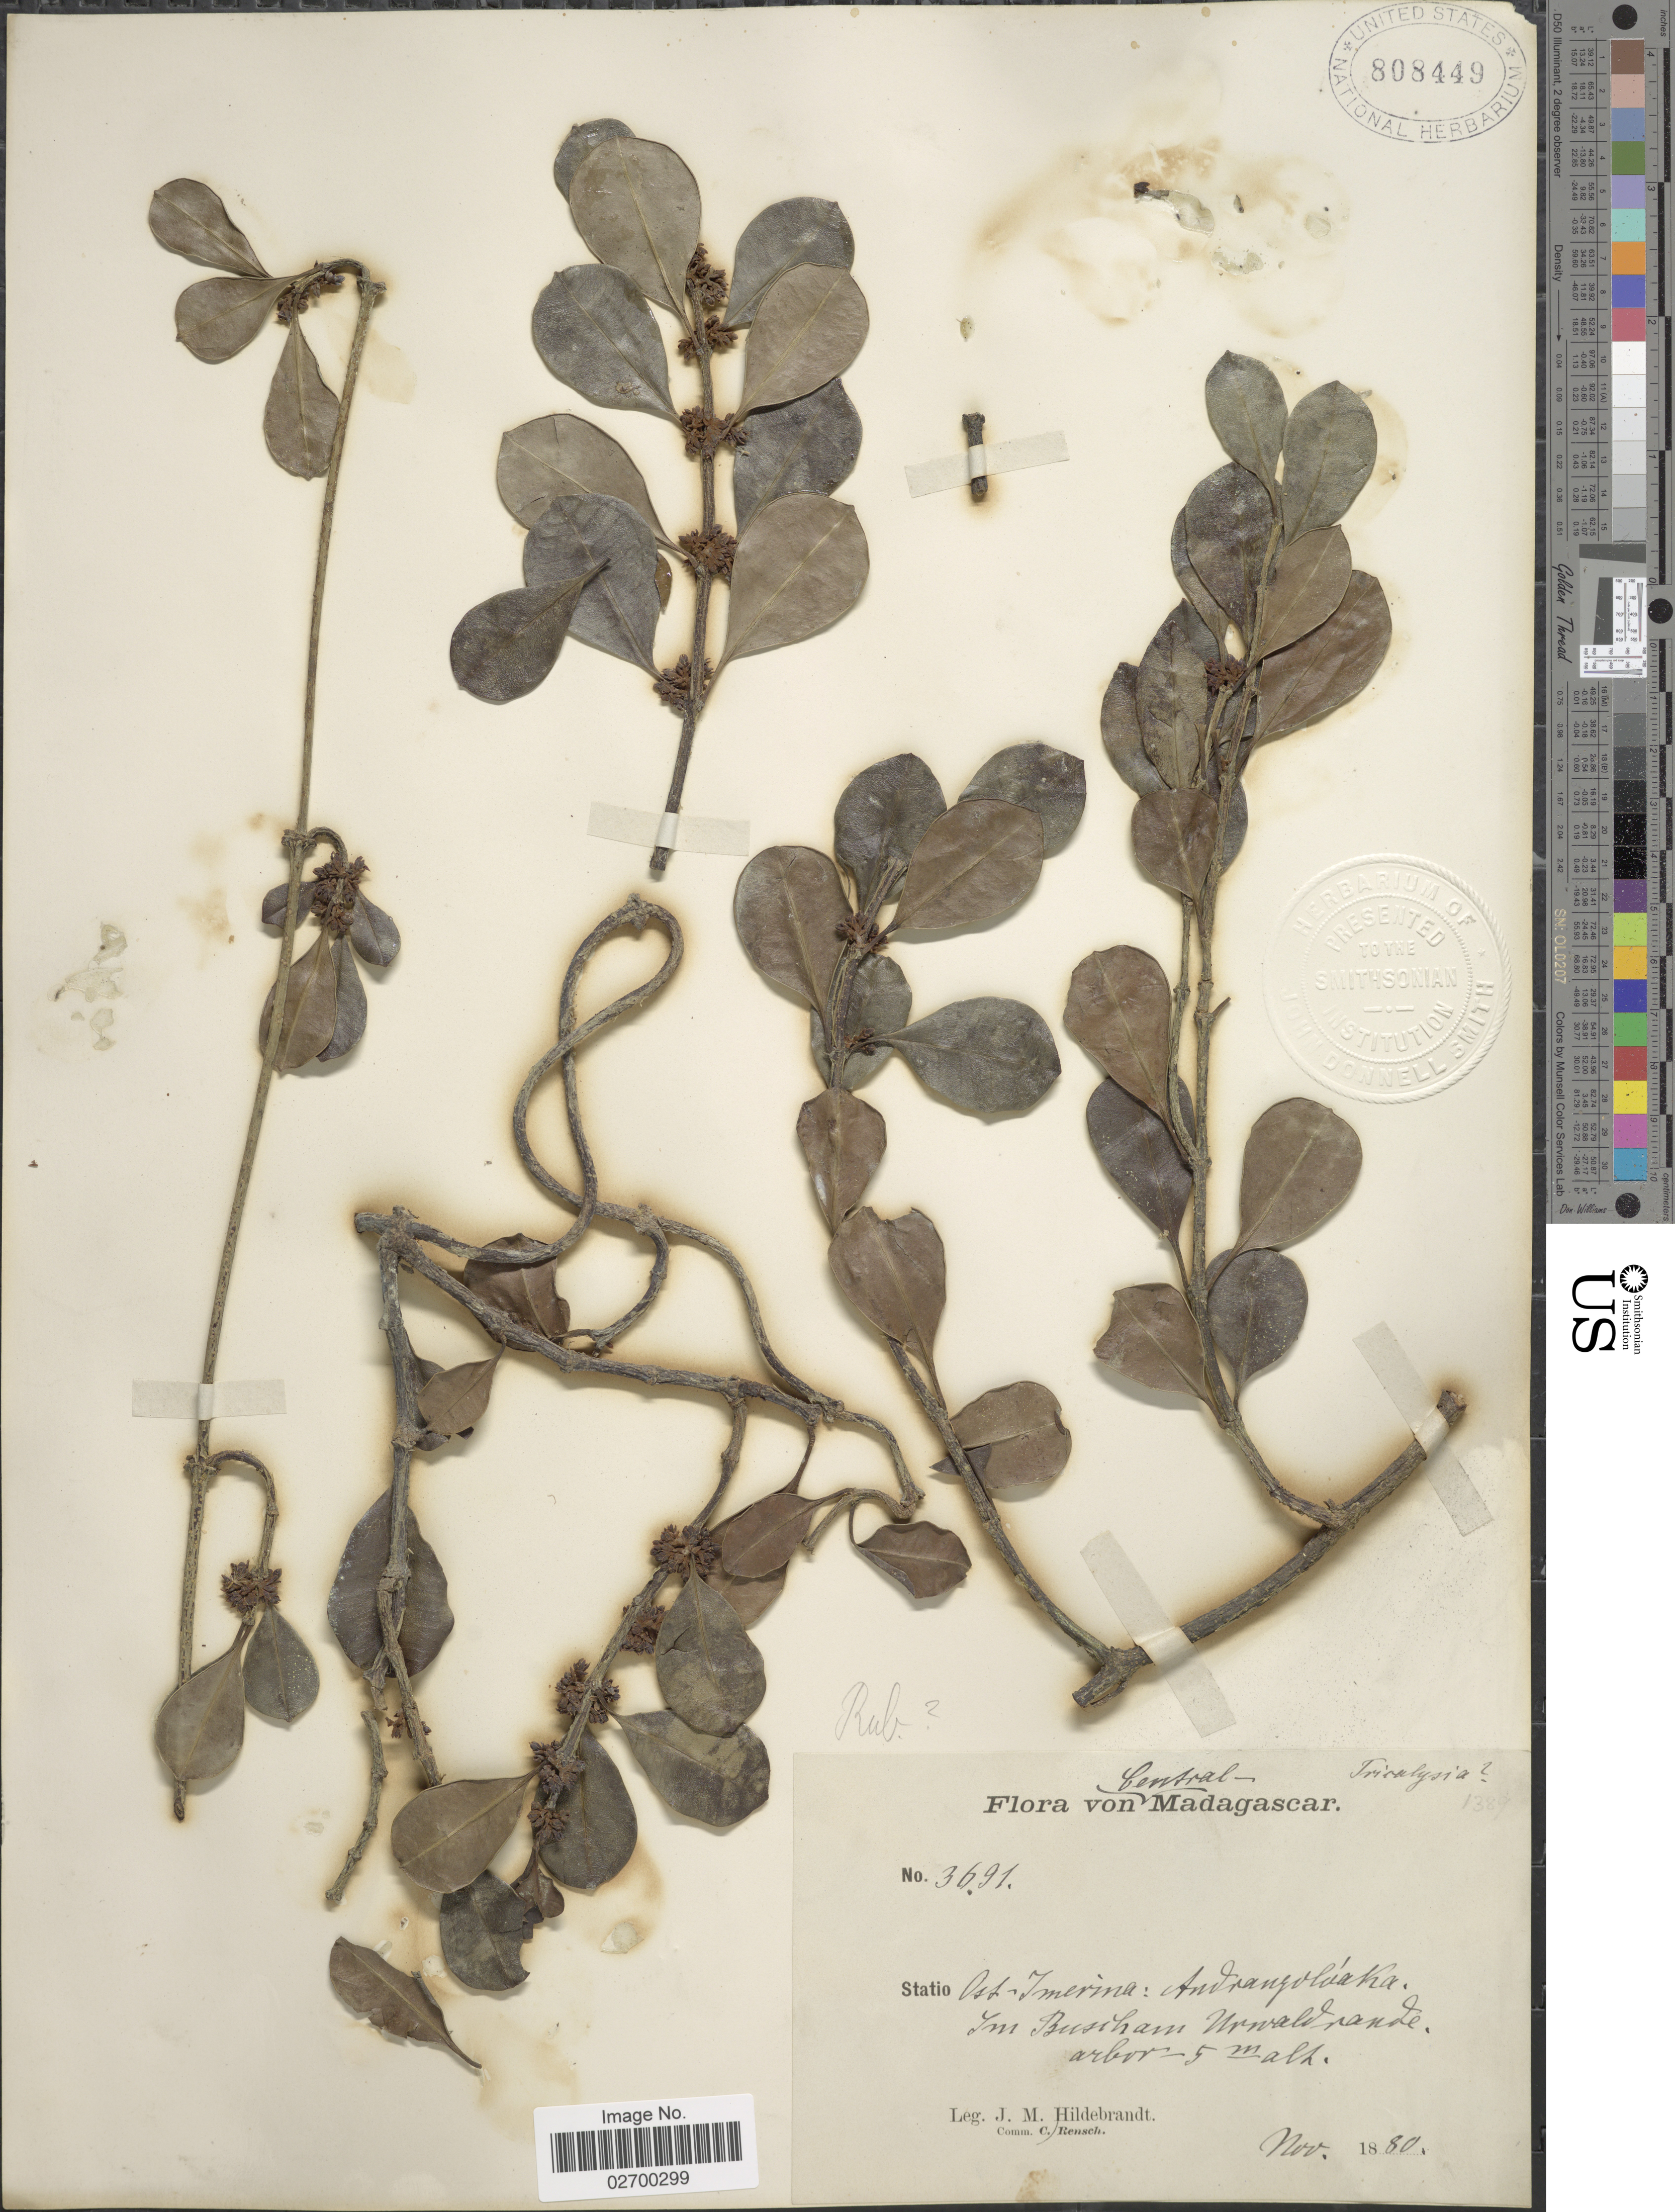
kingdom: Plantae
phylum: Tracheophyta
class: Magnoliopsida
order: Gentianales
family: Rubiaceae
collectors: J. Hildebrandt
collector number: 3691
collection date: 1880-11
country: Madagascar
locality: Central Madagascar. Ost-Imerina: Andrangoloaka.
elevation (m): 5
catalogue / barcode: US 808449